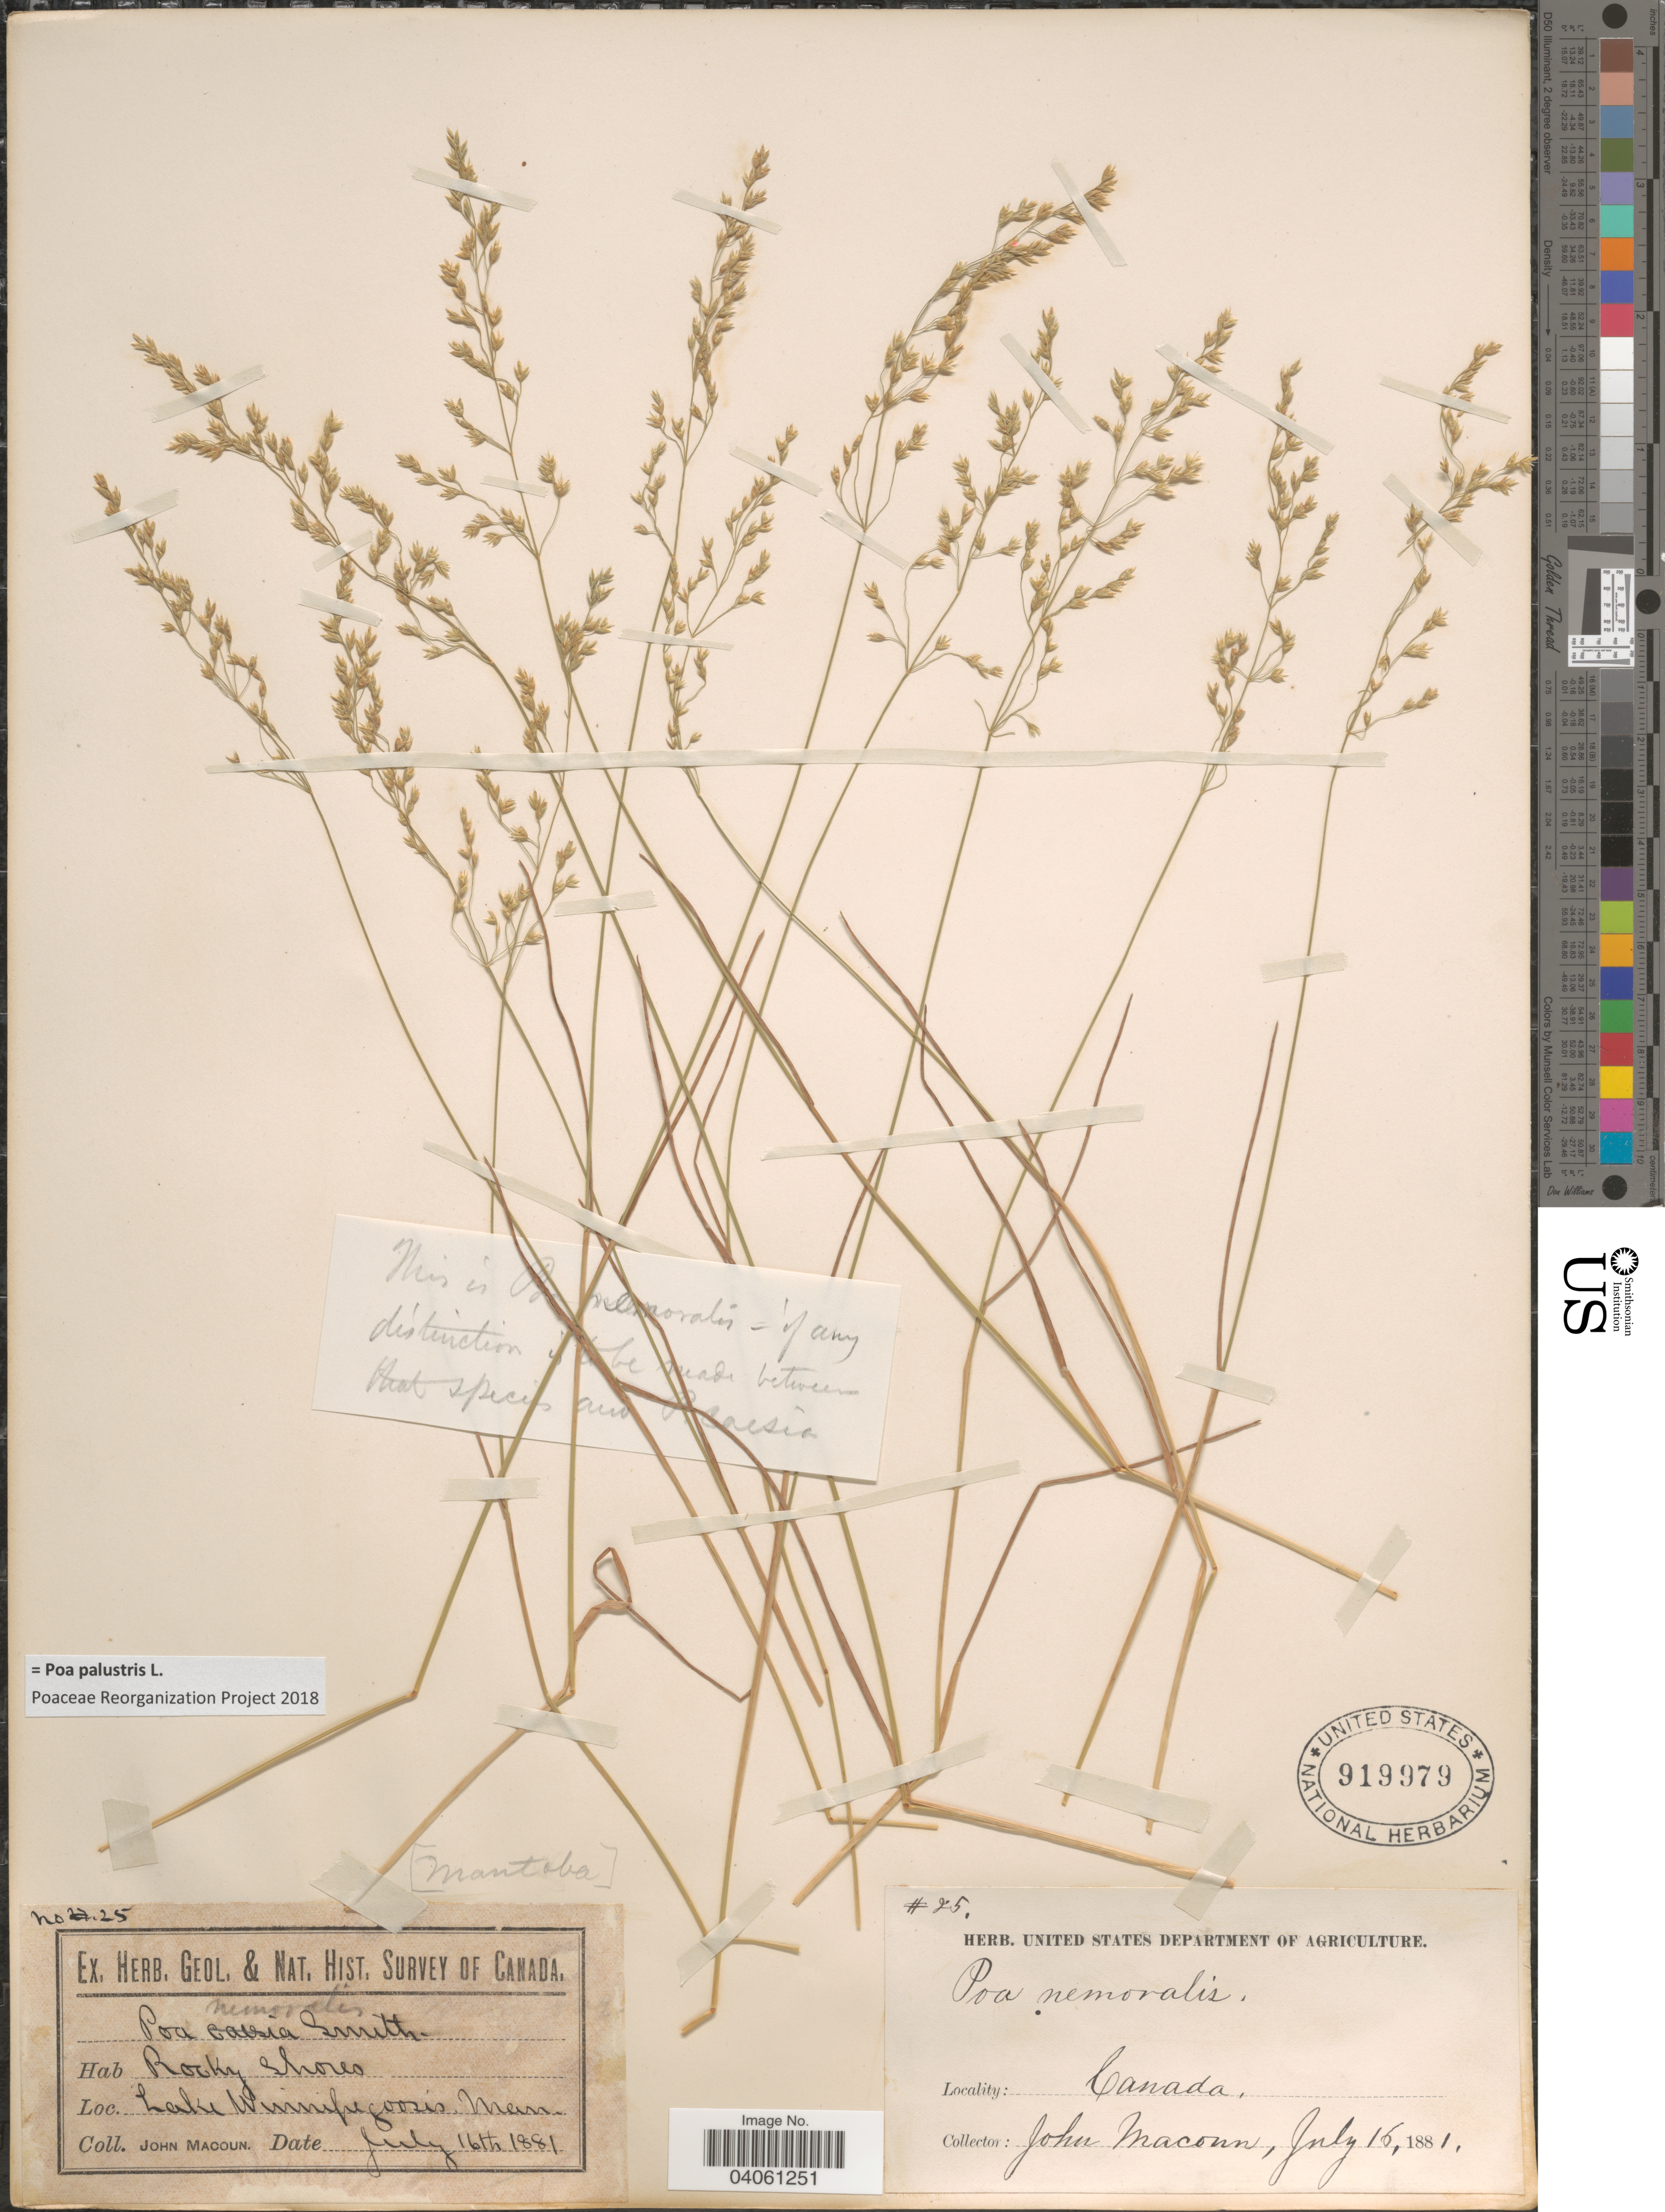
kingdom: Plantae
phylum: Tracheophyta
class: Liliopsida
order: Poales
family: Poaceae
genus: Poa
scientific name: Poa palustris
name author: L.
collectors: J. Macoun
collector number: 25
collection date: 1881-07-16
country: Canada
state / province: Manitoba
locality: Rocky shores. Lake Winnipegoosis.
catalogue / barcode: US 919979